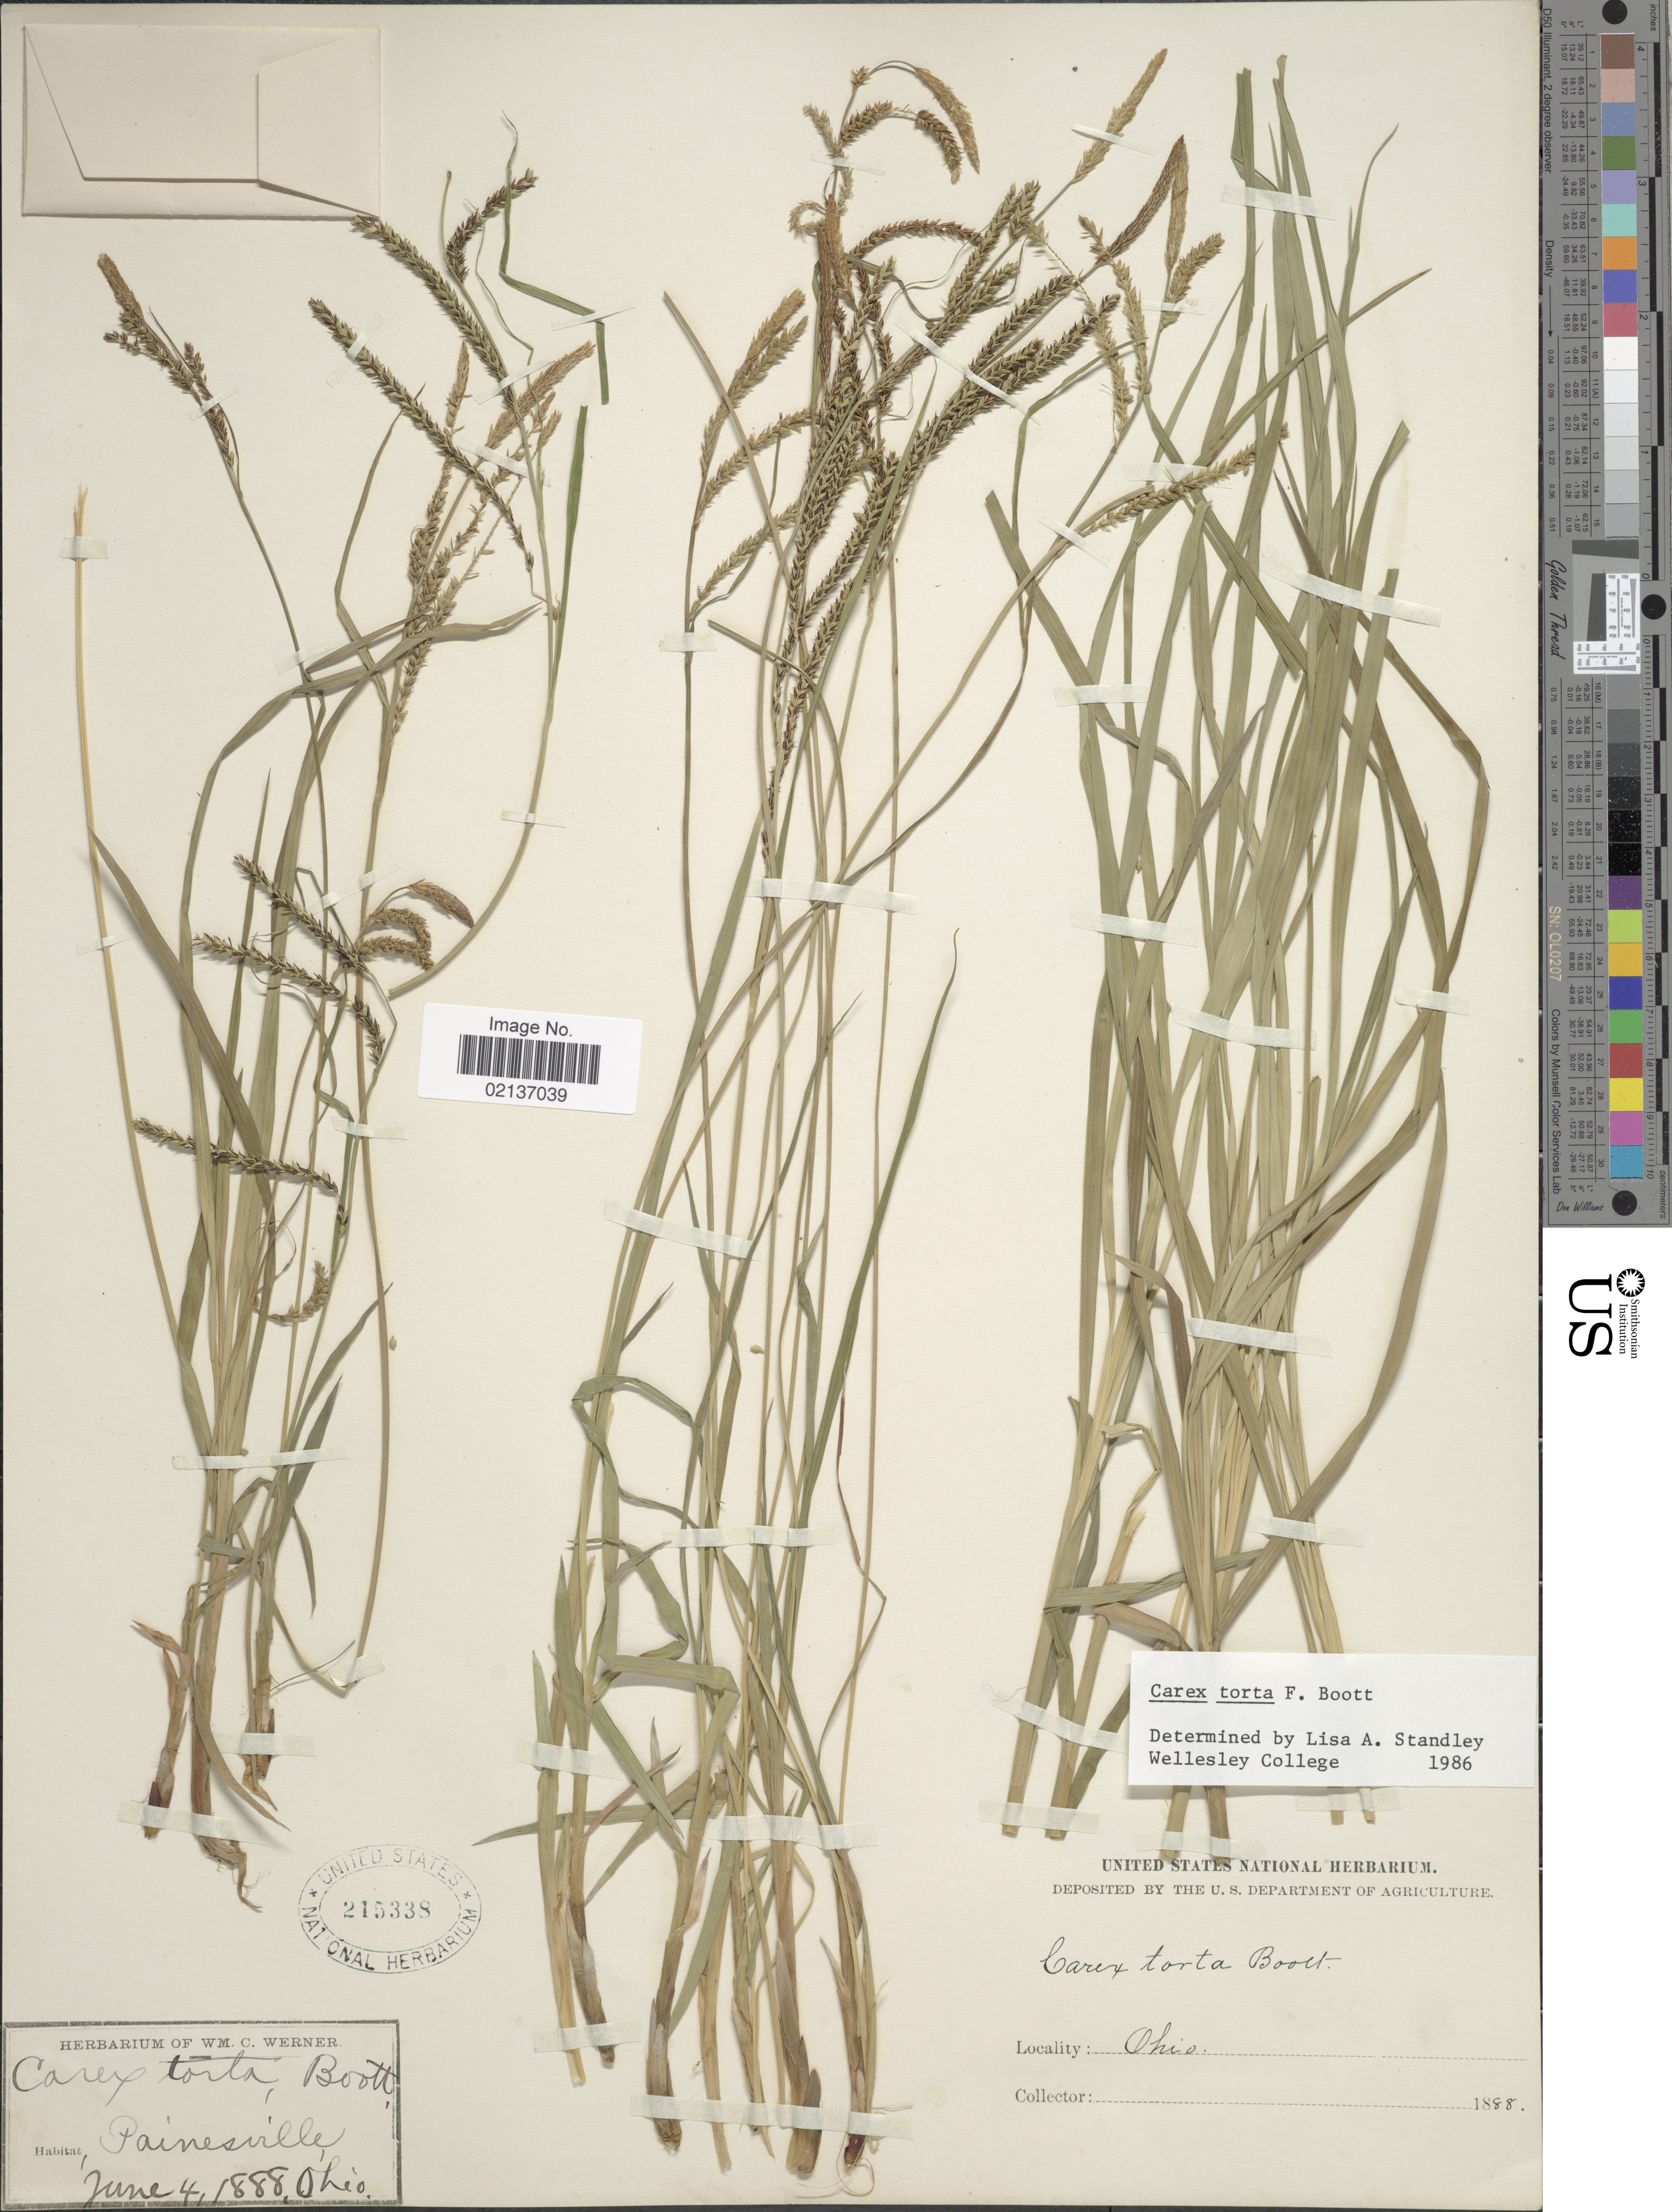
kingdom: Plantae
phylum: Tracheophyta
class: Liliopsida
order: Poales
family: Cyperaceae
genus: Carex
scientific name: Carex torta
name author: Boott ex Tuck.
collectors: ex herb. Wm. C. Werner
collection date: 1888-06-04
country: United States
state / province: Ohio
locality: Painesville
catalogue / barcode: US 215338